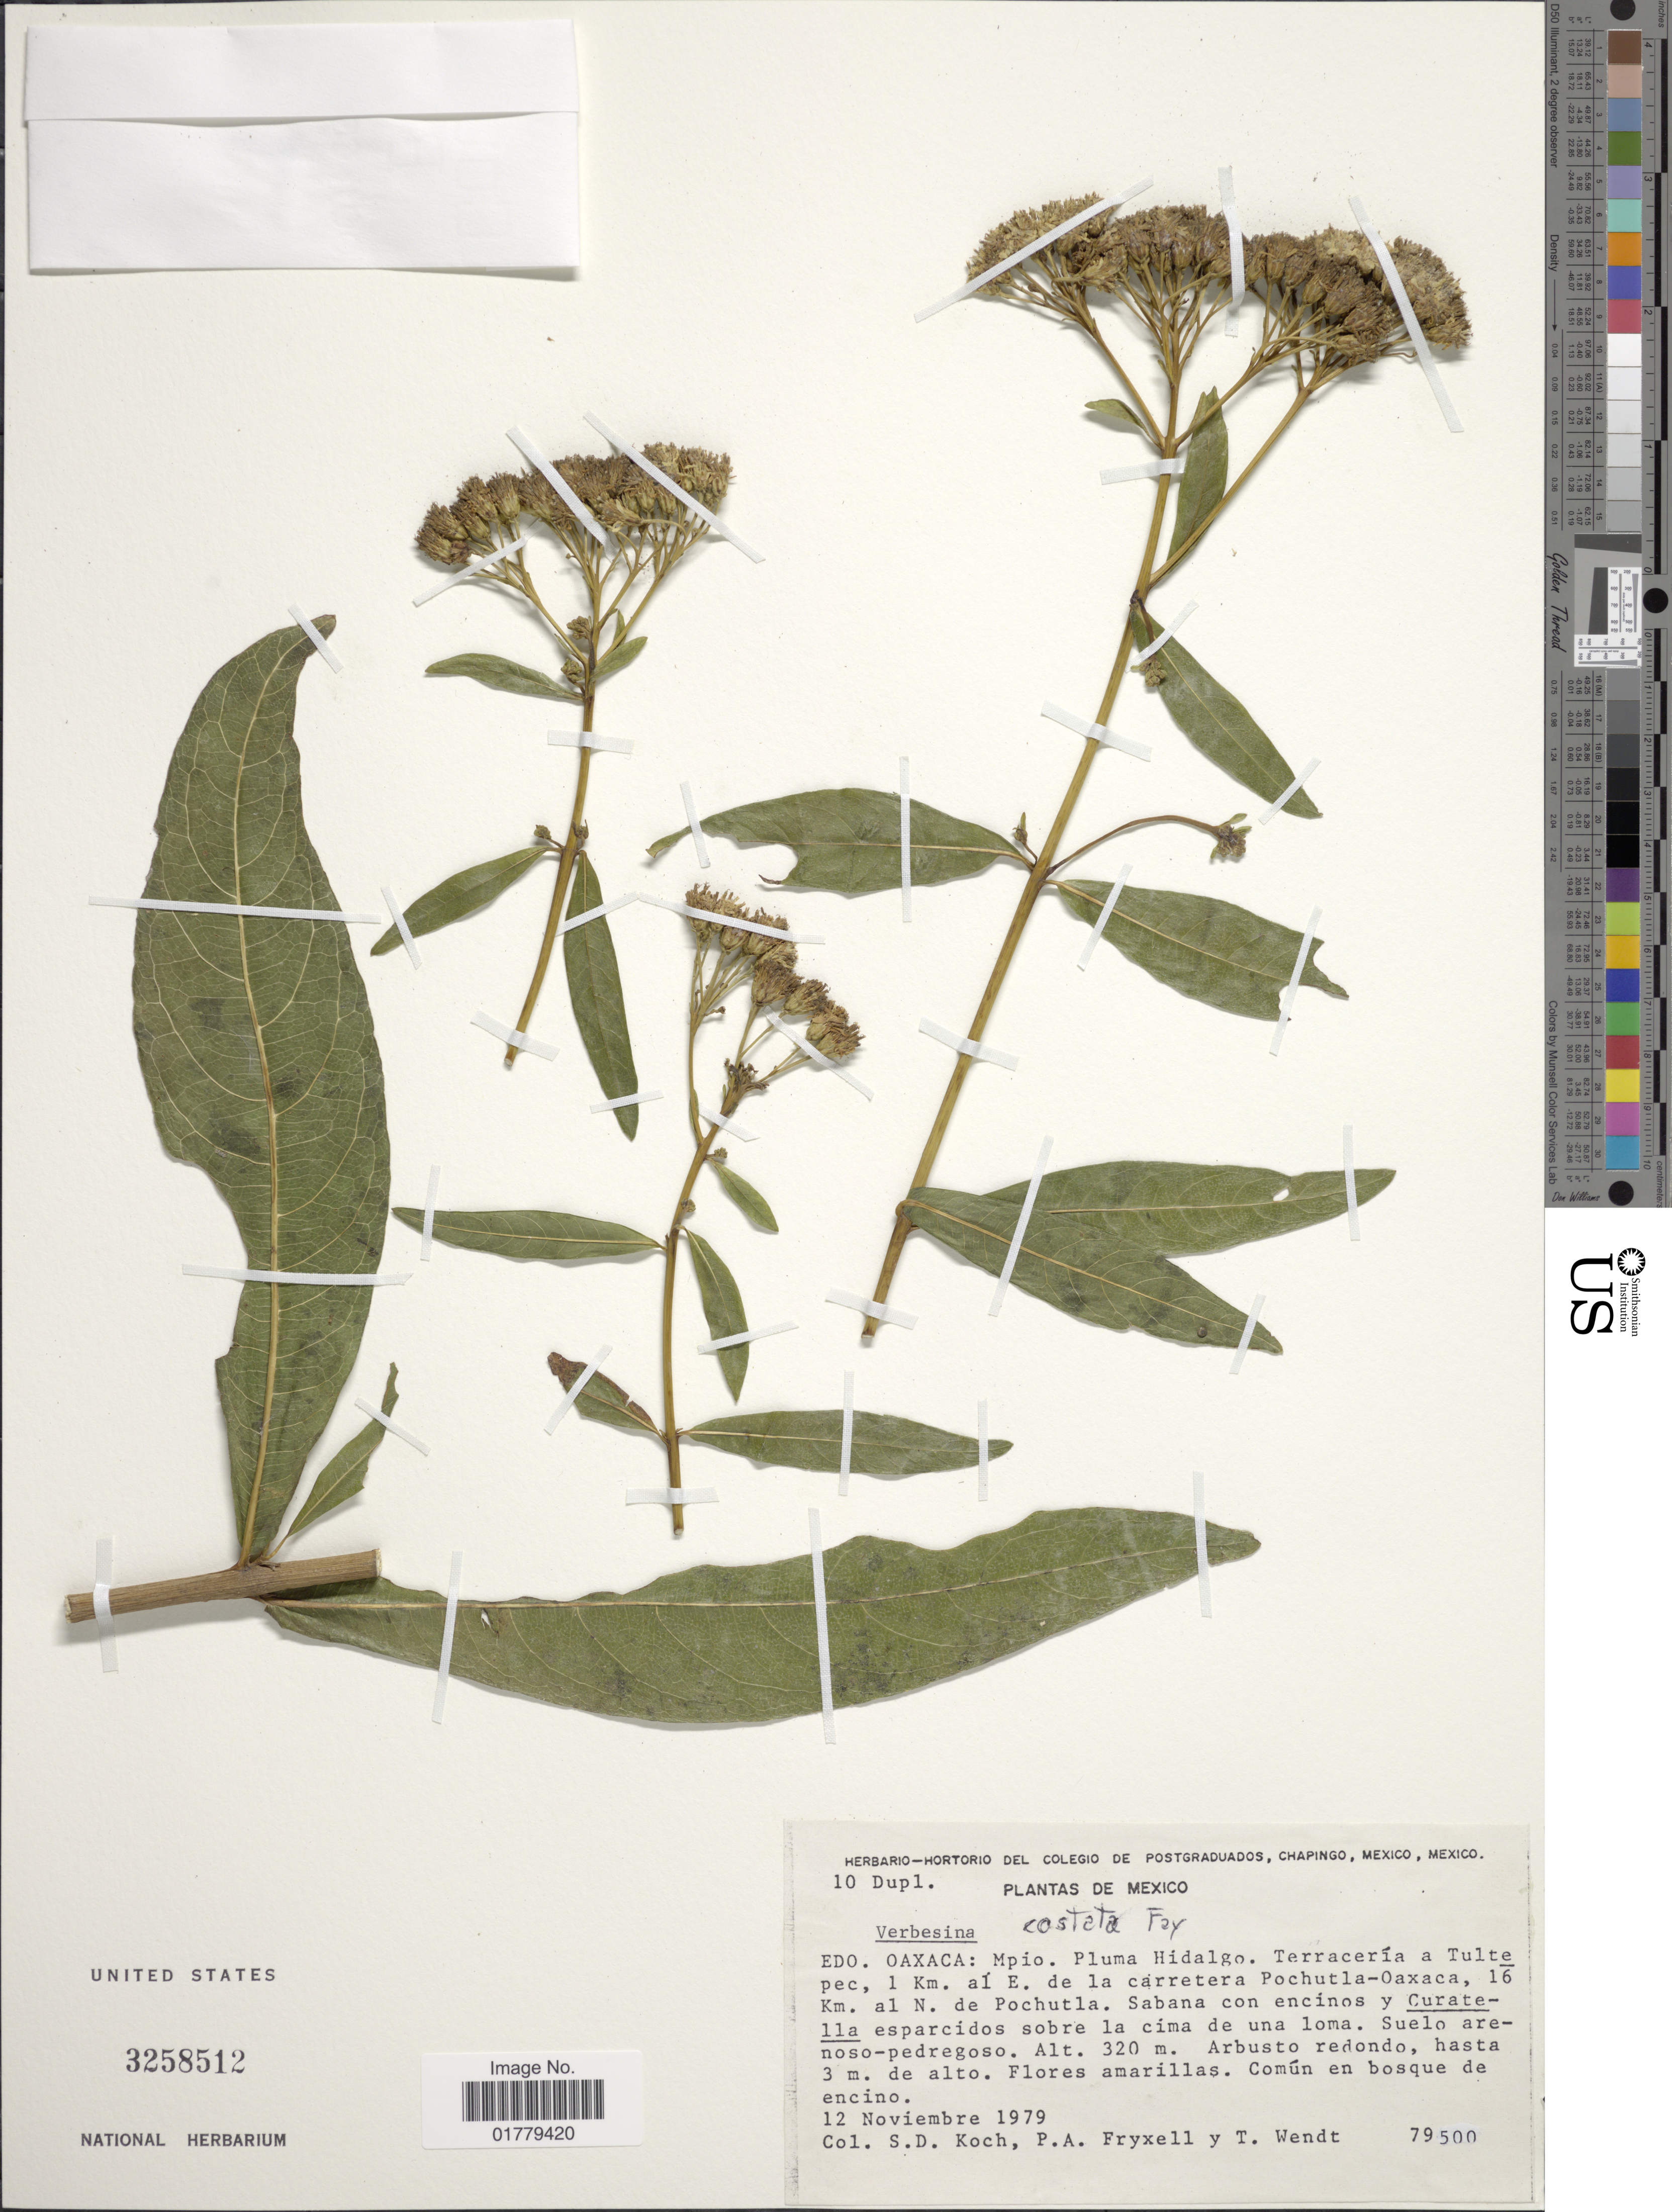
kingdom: Plantae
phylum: Tracheophyta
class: Magnoliopsida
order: Asterales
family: Asteraceae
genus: Verbesina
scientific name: Verbesina costata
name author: J.J. Fay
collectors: S. D. Koch, P. A. Fryxell & T. L. Wendt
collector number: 79500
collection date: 1979-11-12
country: Mexico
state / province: Oaxaca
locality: Edo. Oaxaca: Mpio. Pluma Hidalgo. Terracería a Tultepec, 1 Km. al E. de la carretera Pochutla-Oaxaca, 16 Km. al N. de Pochutla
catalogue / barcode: US 3258512